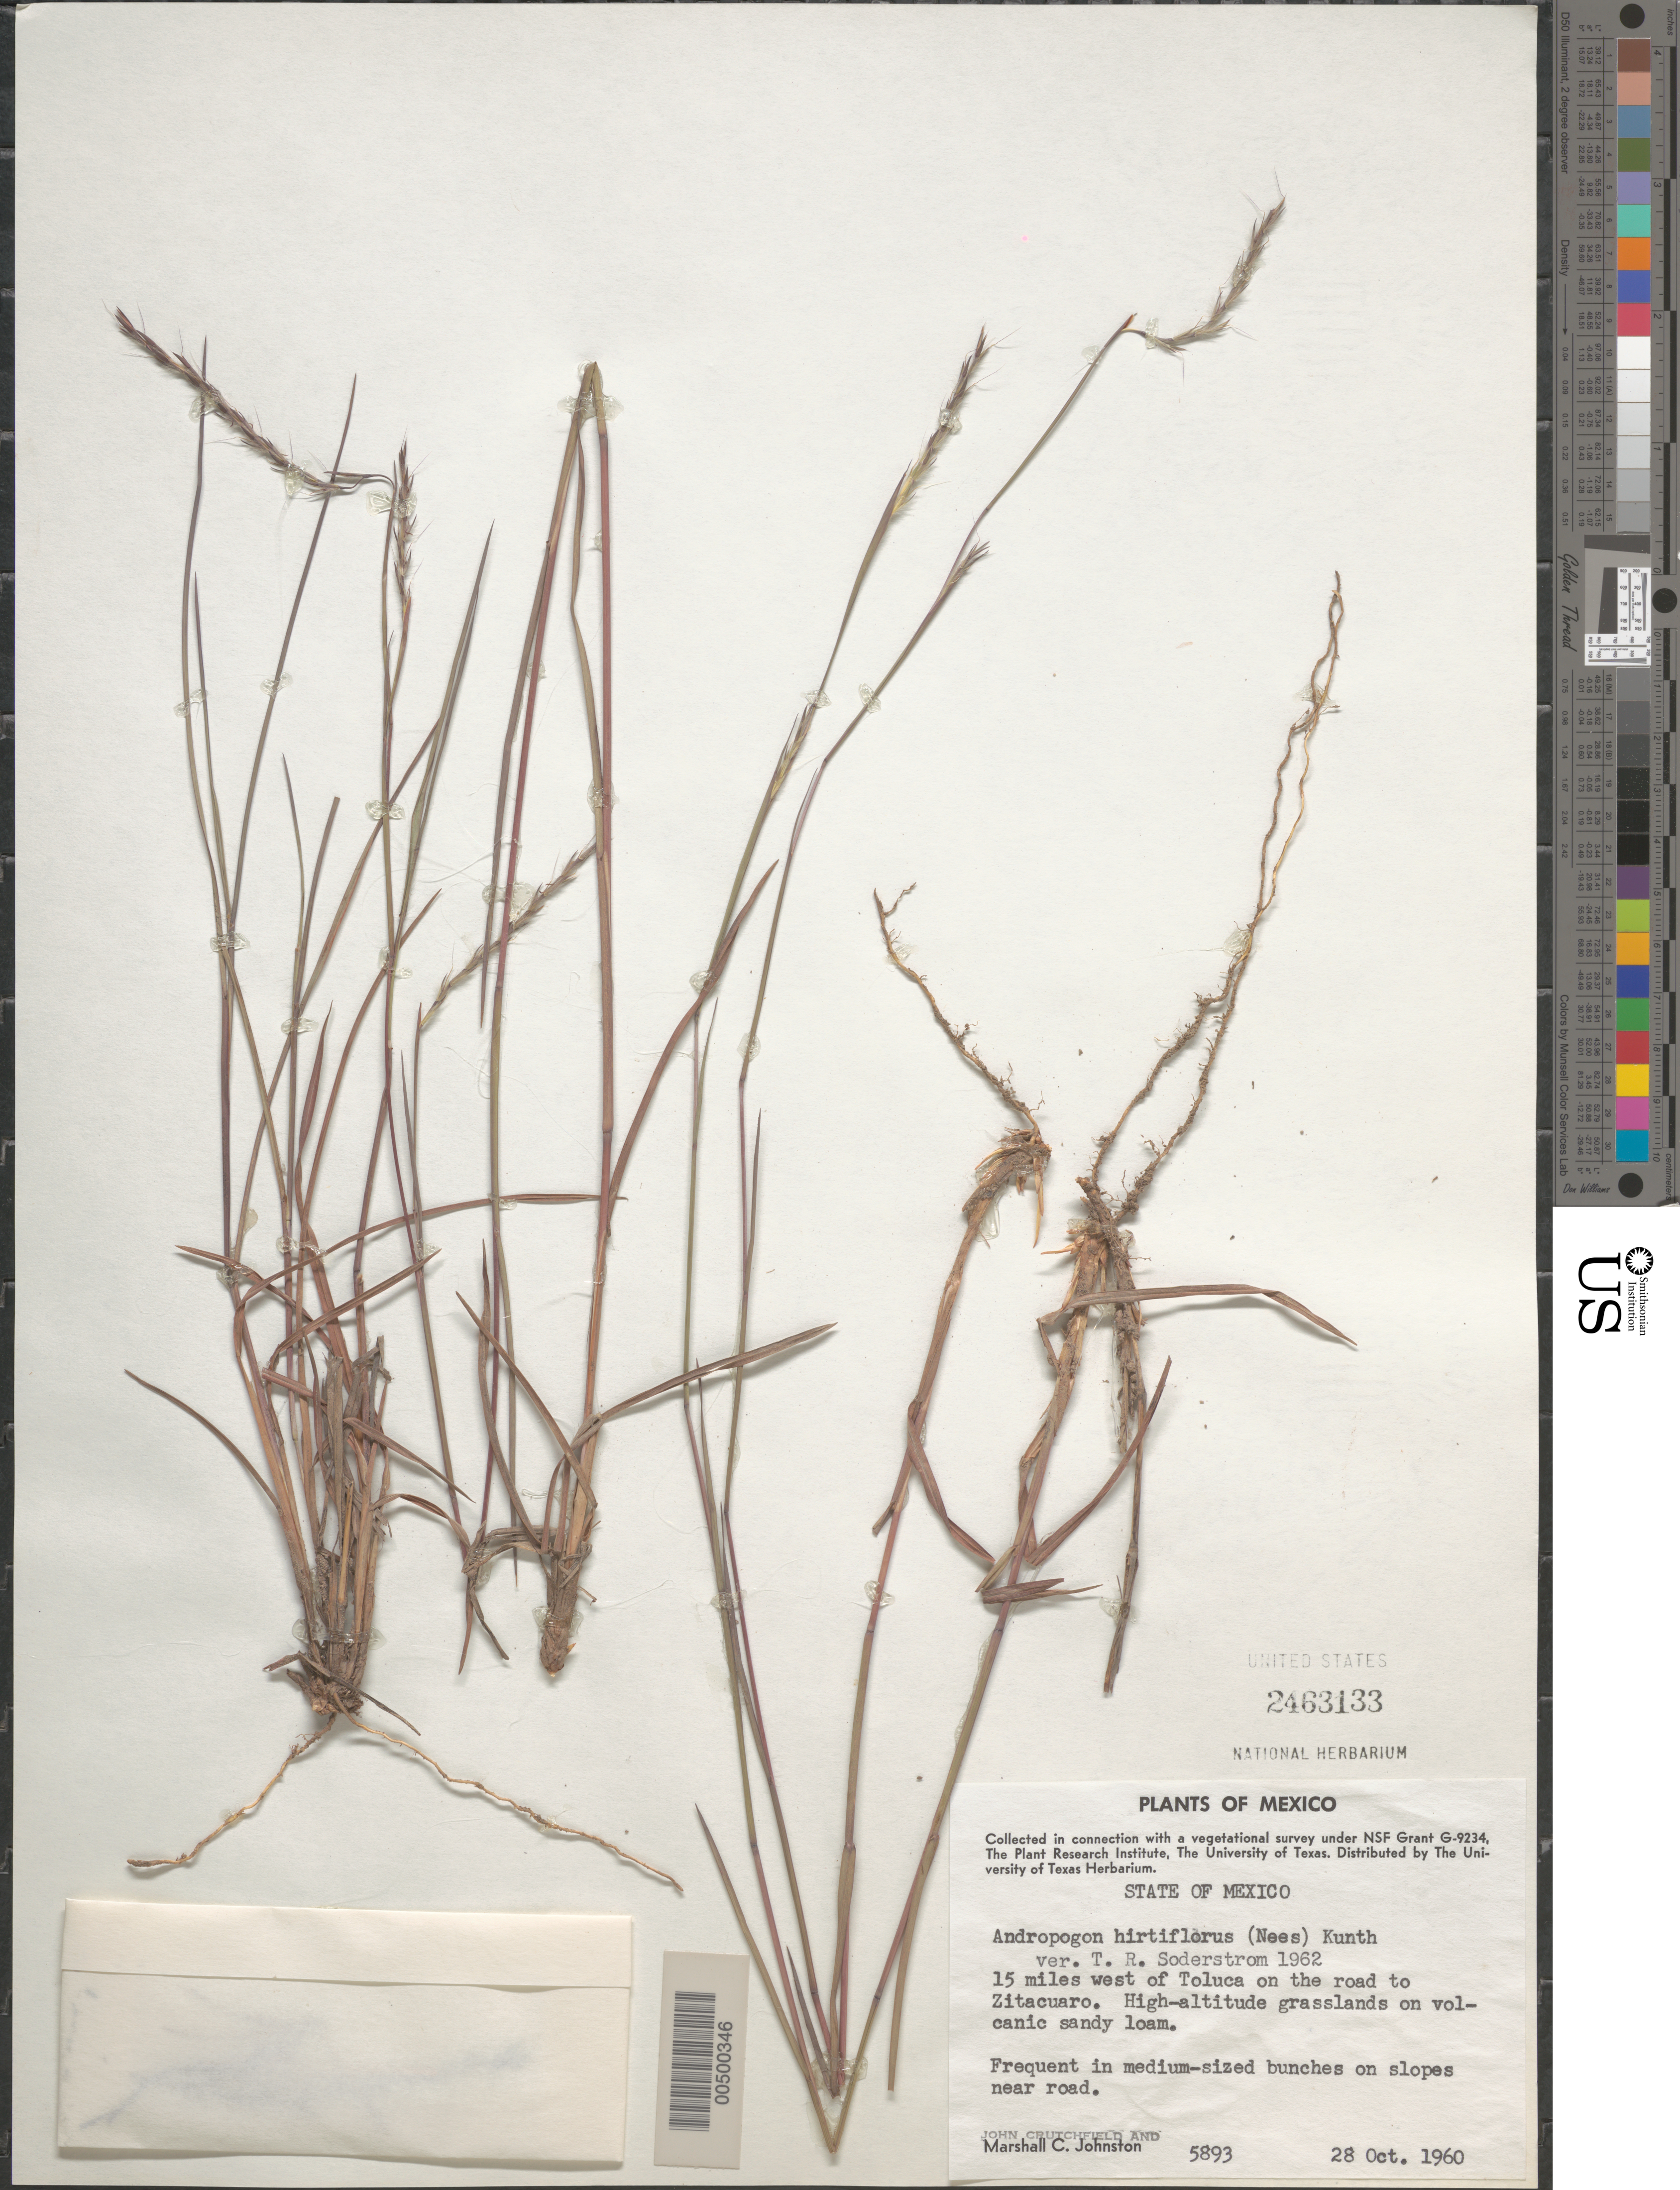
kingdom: Plantae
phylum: Tracheophyta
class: Liliopsida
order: Poales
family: Poaceae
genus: Schizachyrium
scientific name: Schizachyrium sanguineum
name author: (Retz.) Alston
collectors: J. Crutchfield & M. Johnston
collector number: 5893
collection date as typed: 28 Oct 1960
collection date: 1960-10-28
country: Mexico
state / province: México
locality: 15 mi W of Toluca on the road to Zitacuaro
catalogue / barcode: US 2463133